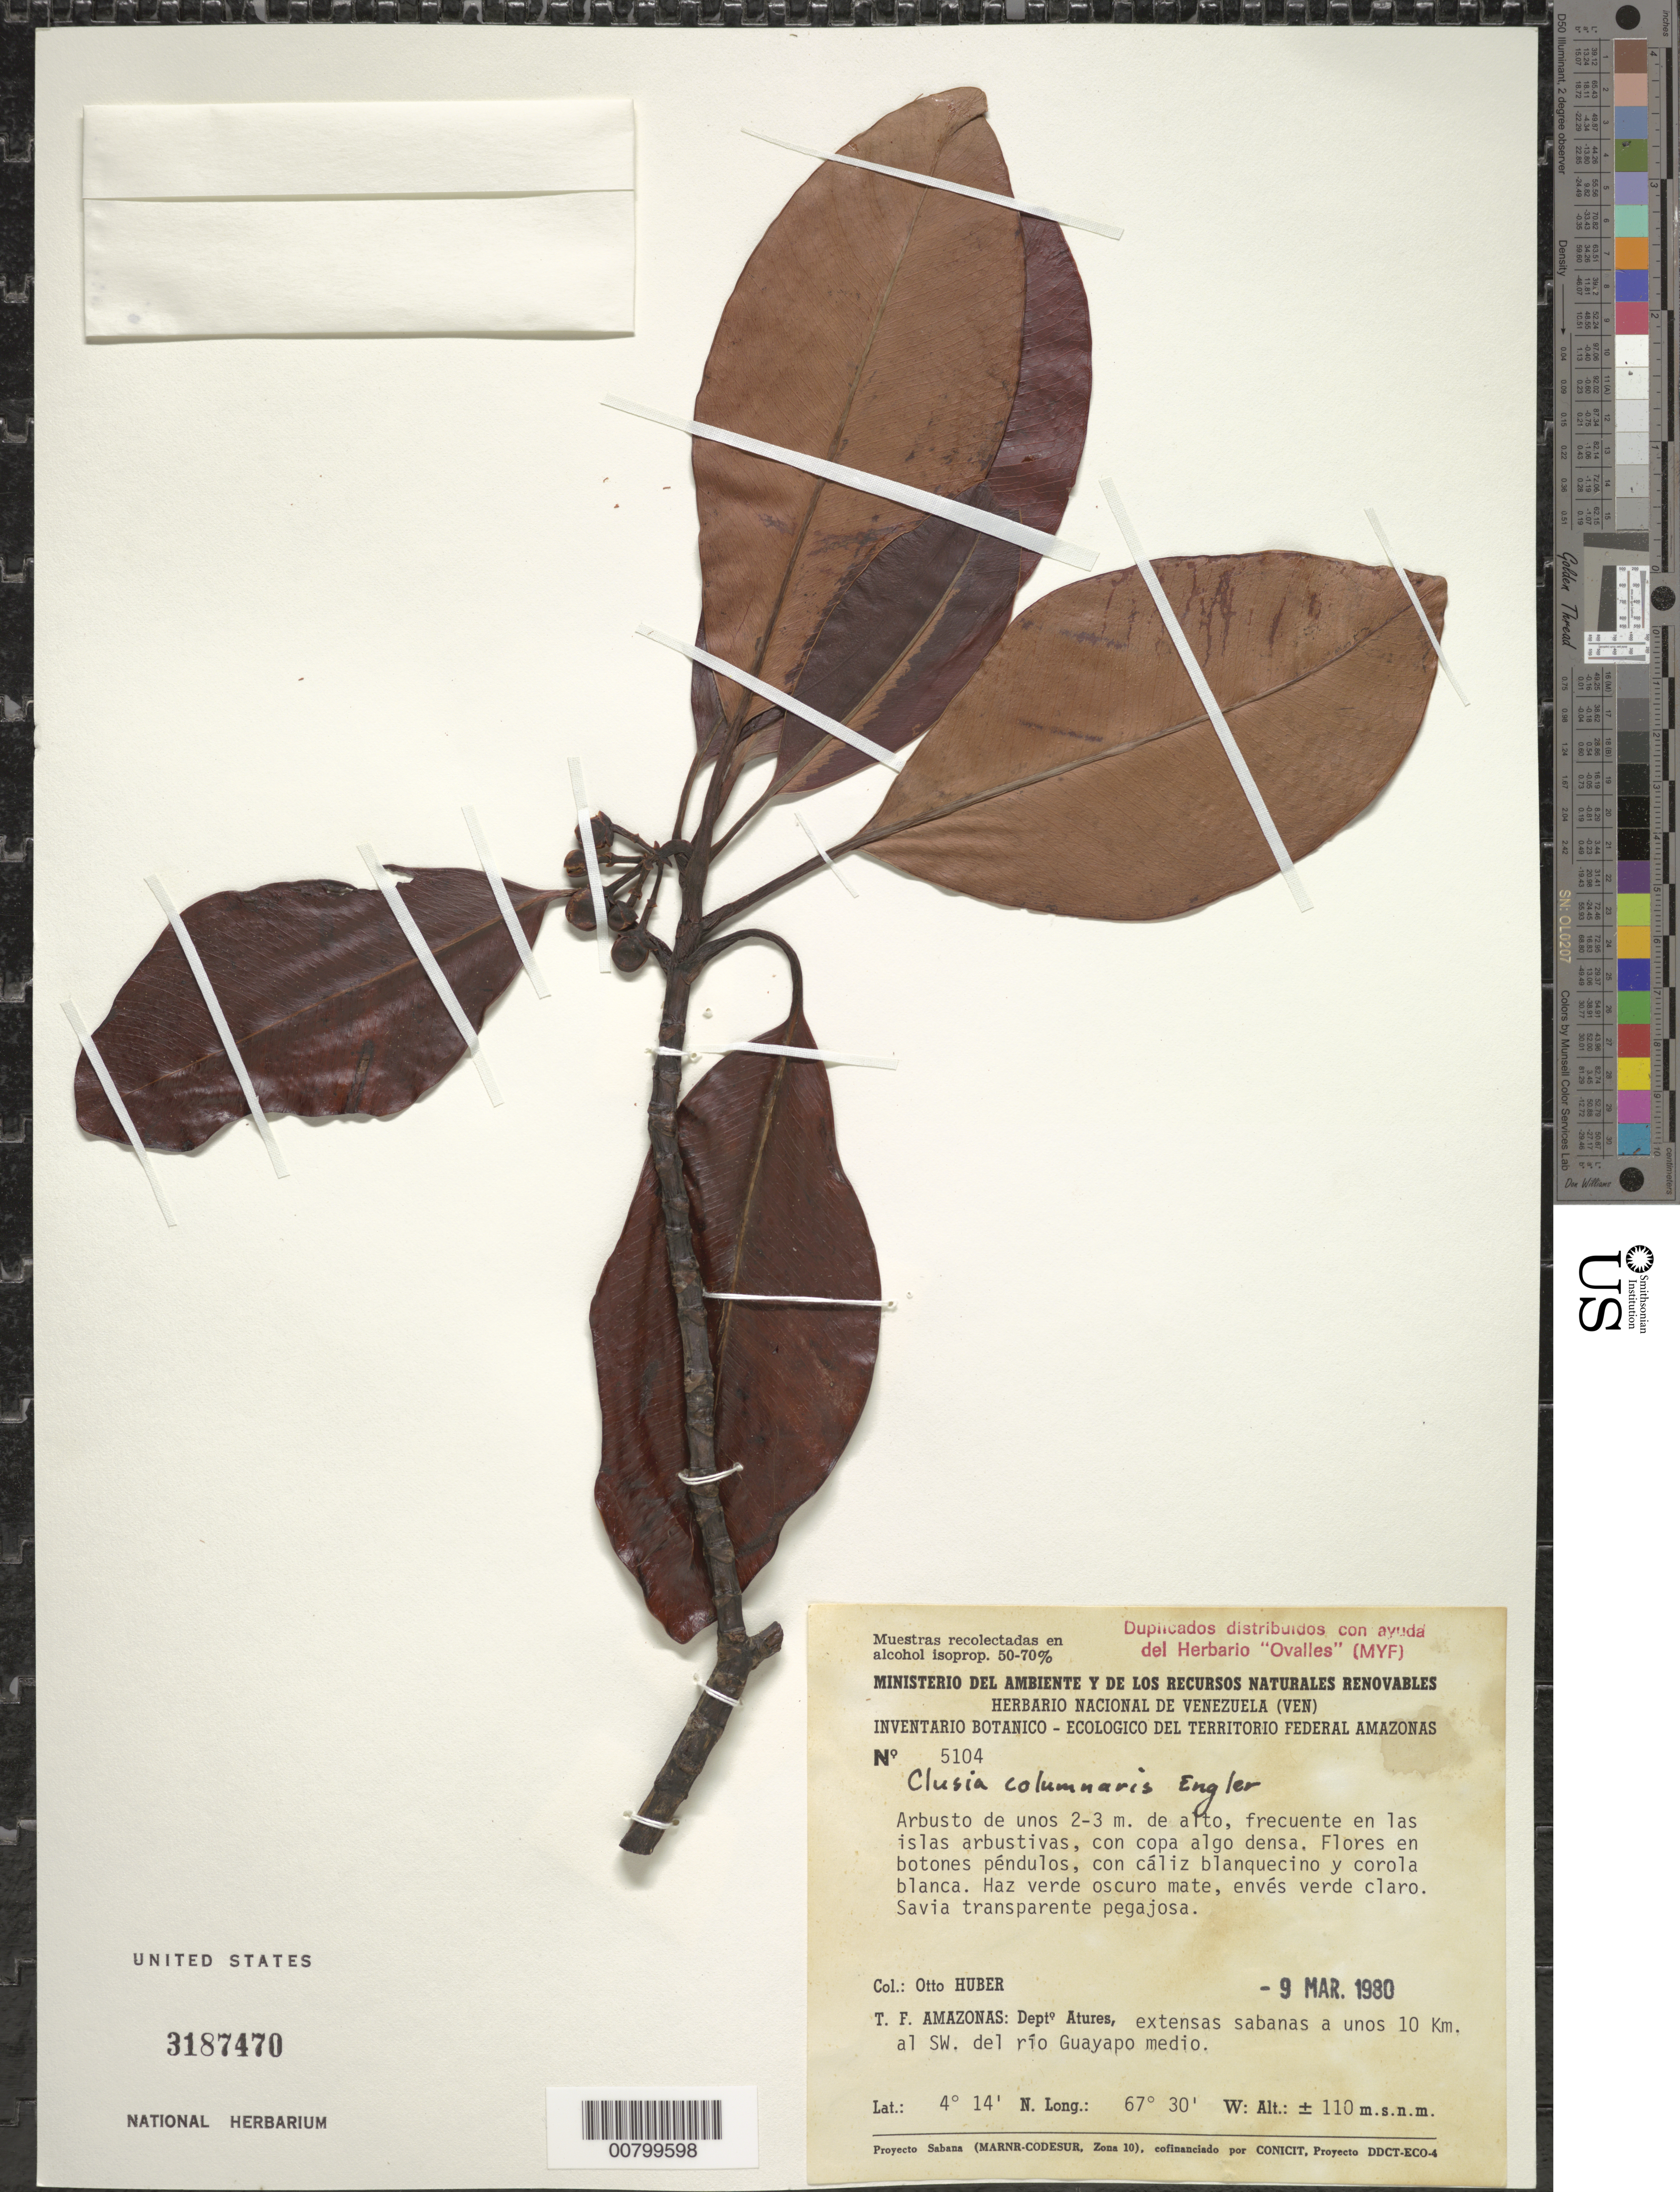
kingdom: Plantae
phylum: Tracheophyta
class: Magnoliopsida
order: Malpighiales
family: Clusiaceae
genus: Clusia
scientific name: Clusia columnaris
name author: Engl.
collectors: O. Huber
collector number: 5104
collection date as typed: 9-Mar-80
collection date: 1980-03-09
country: Venezuela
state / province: Amazonas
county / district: Atures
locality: Río Guayapo medio; 10 km al SW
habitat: Sabana; en las islas arbustivas, con copa algo densa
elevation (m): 110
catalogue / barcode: US 3187470